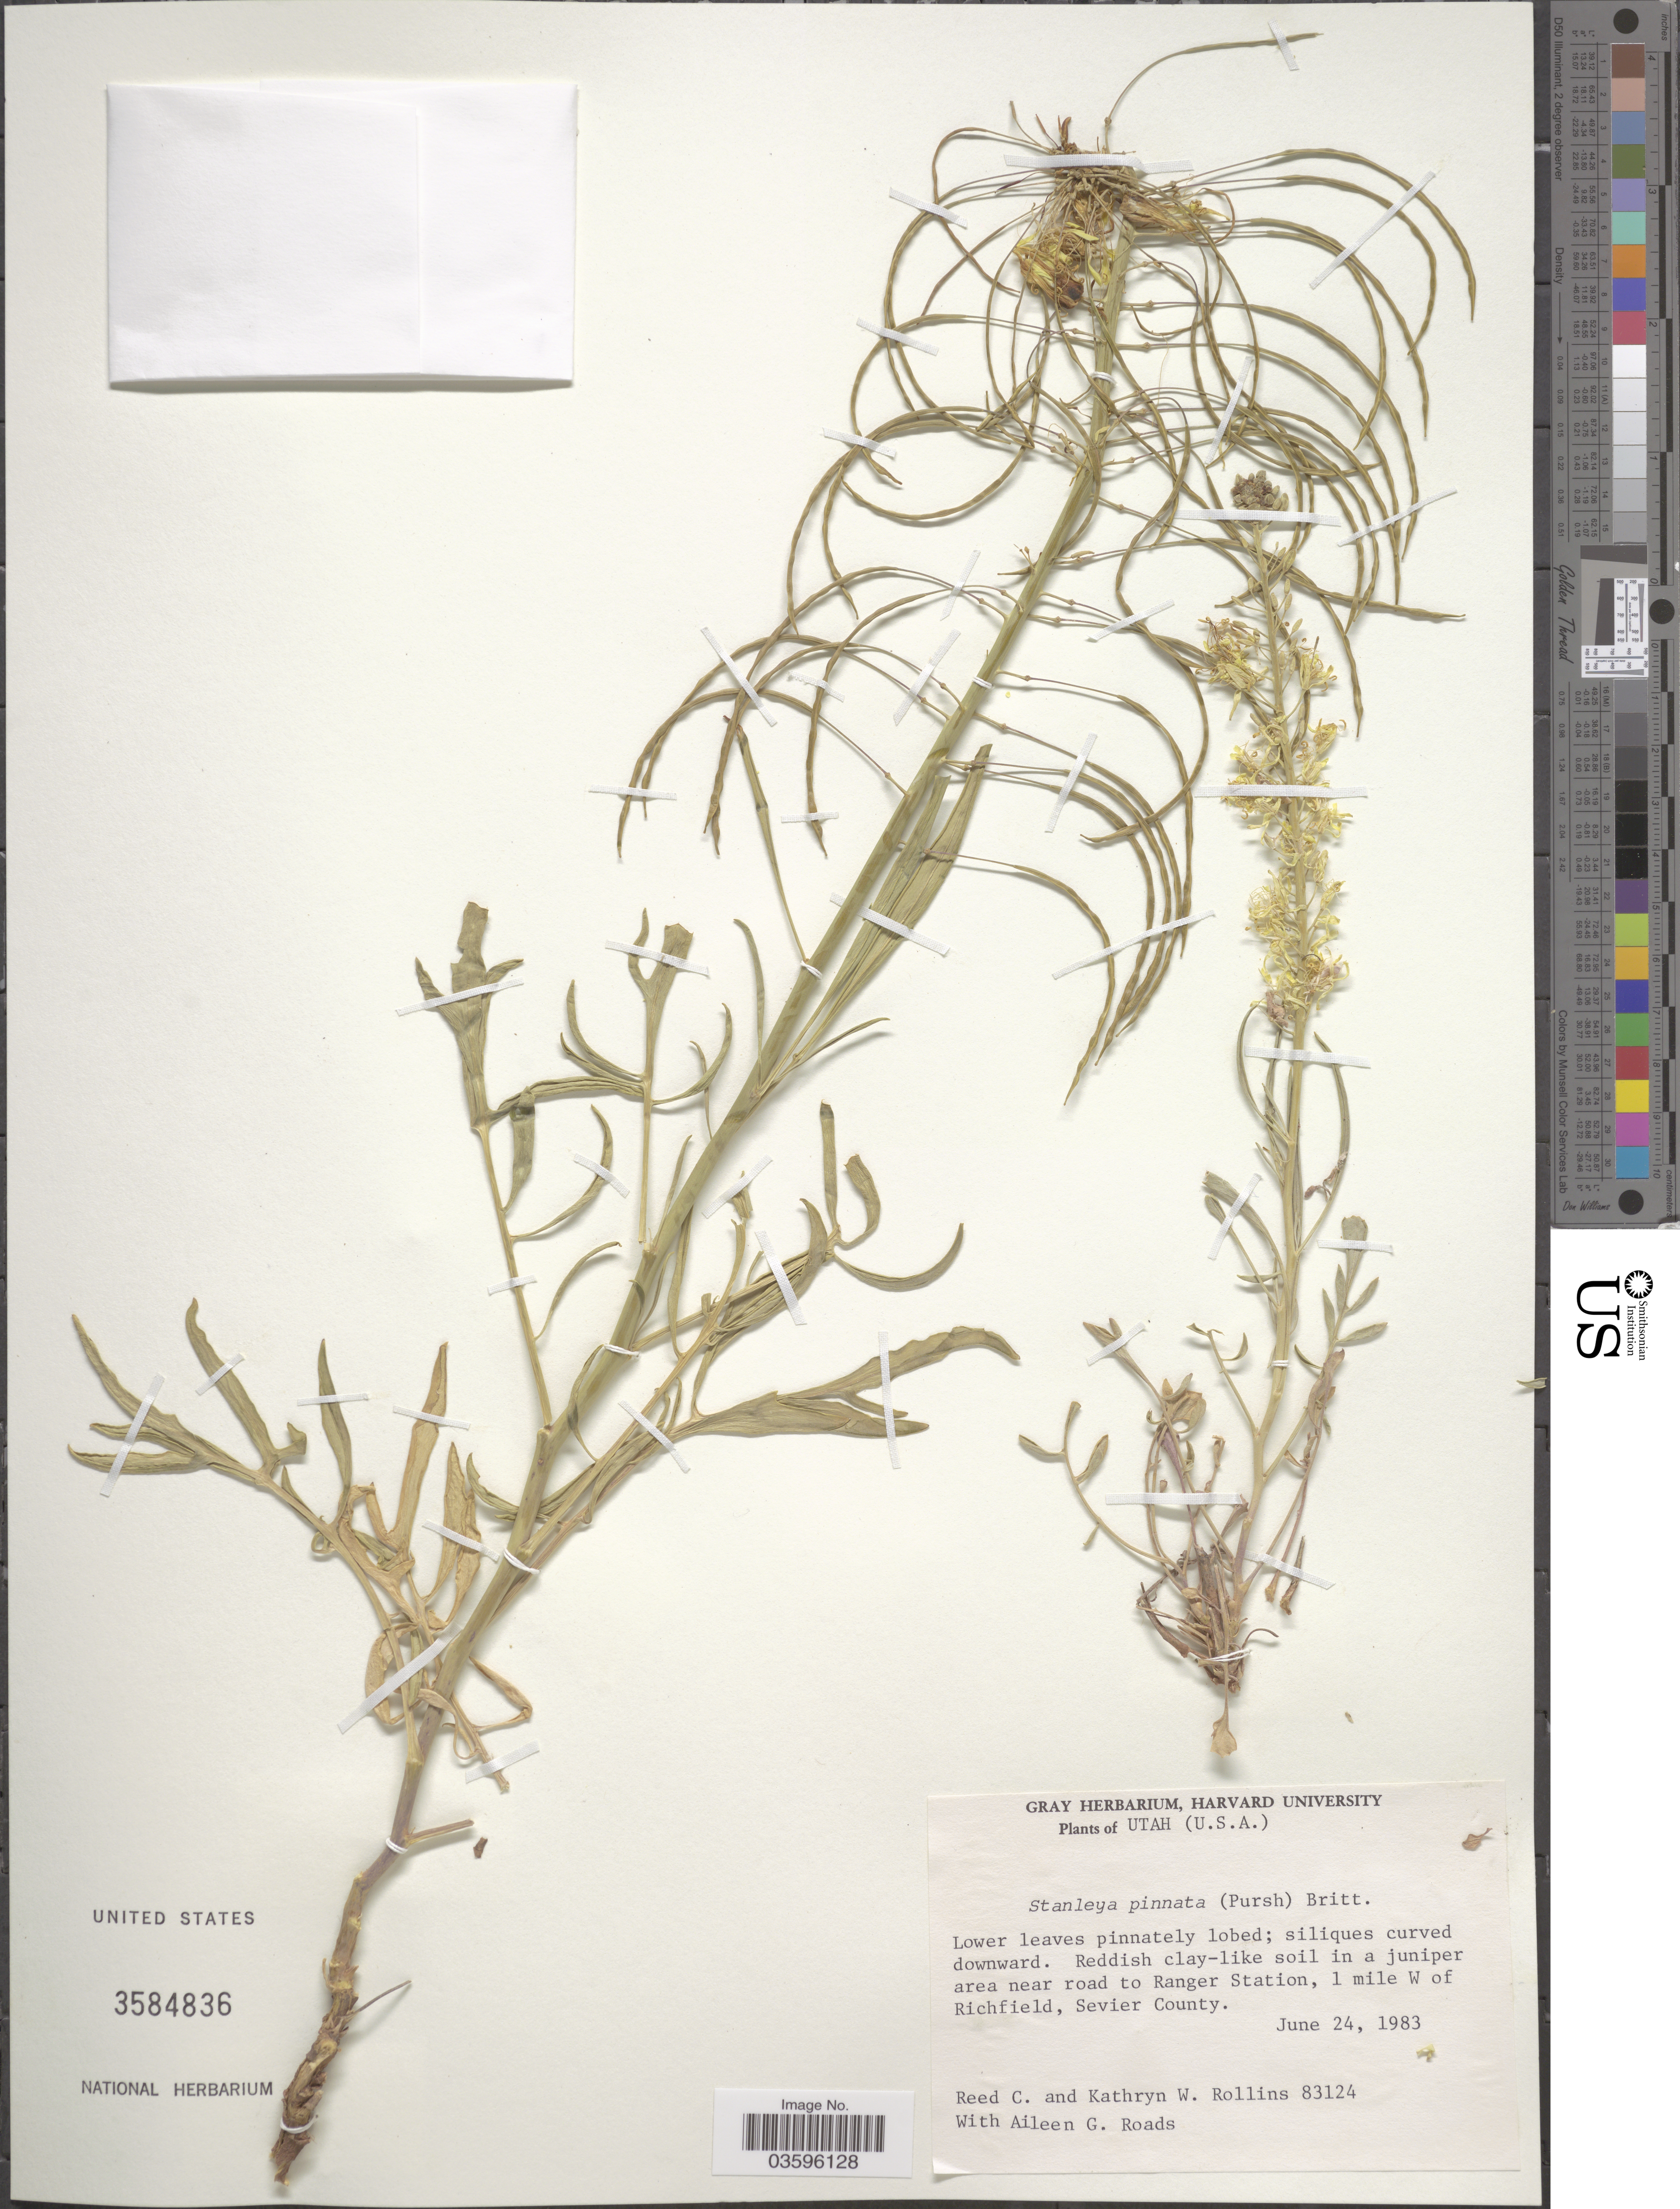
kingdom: Plantae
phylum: Tracheophyta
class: Magnoliopsida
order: Brassicales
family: Brassicaceae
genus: Stanleya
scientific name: Stanleya pinnata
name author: (Pursh) Britton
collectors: R. C. Rollins, K. W. Rollins & A. Roads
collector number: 83124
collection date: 1983-06-24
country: United States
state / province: Utah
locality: Reddish clay-like soil in a juniper area near road to Ranger Station, 1 mile W of Richfield, Sevier County.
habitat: reddish-clay like soil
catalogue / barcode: US 3584836